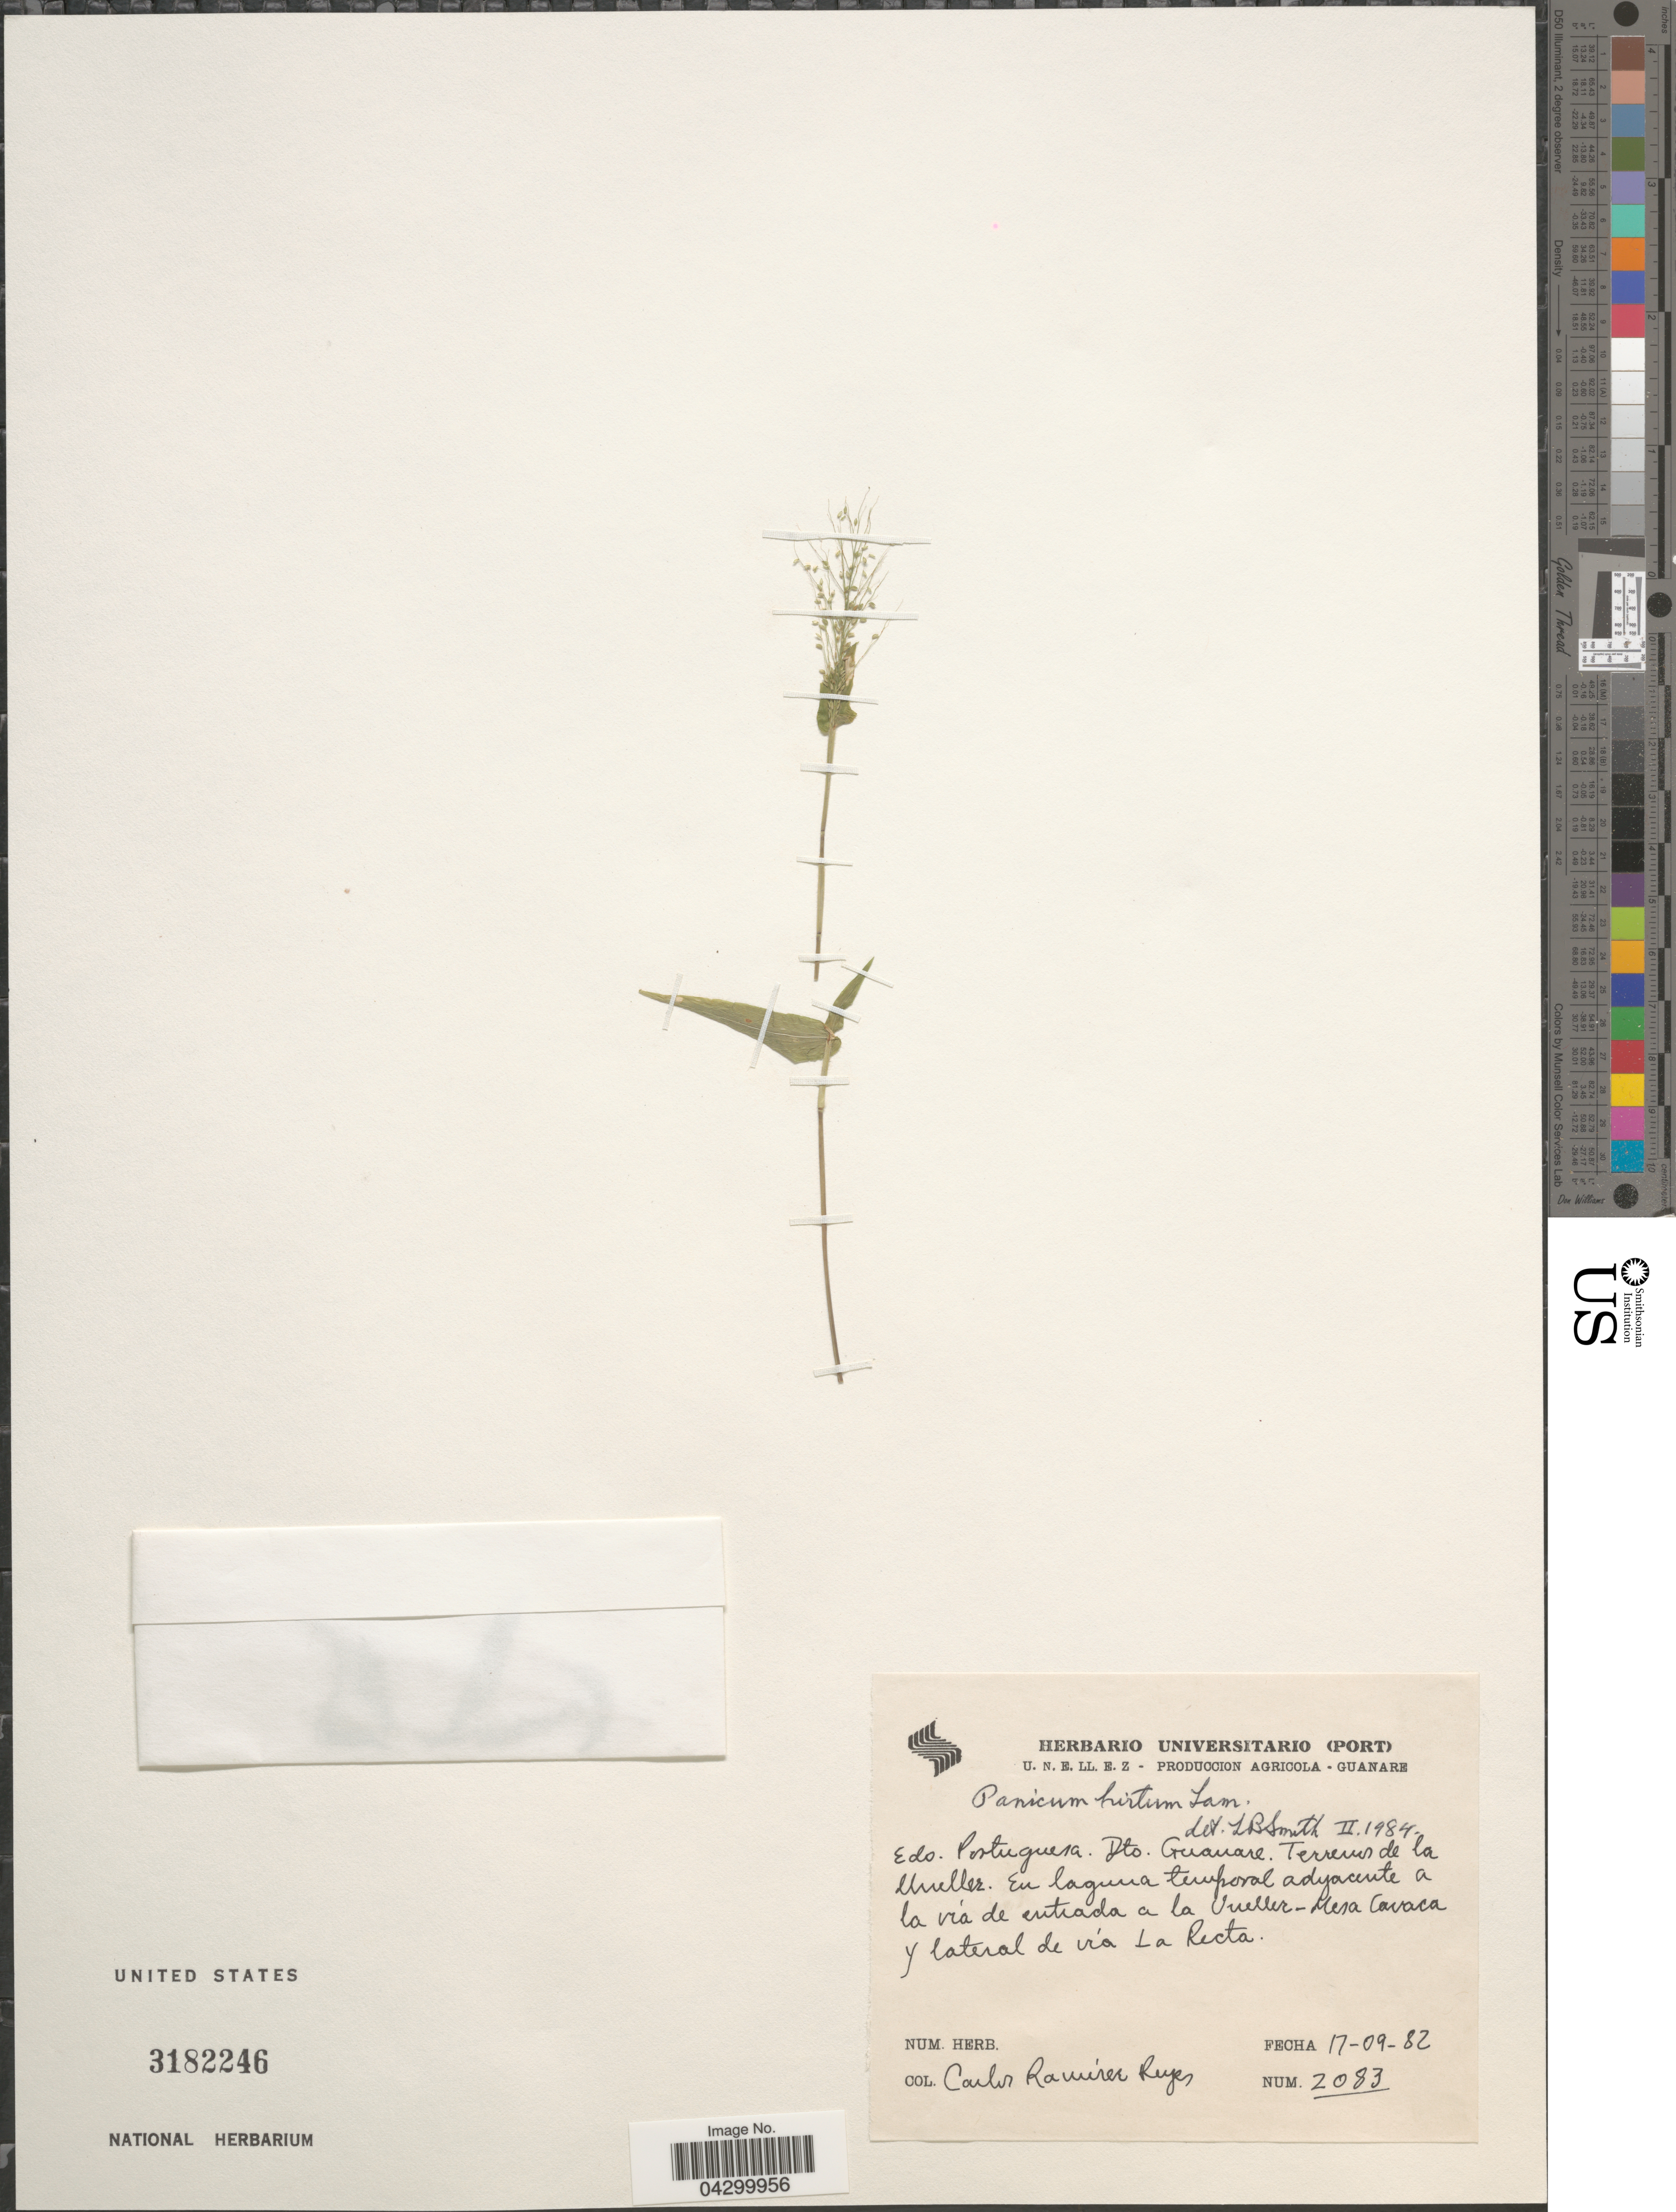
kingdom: Plantae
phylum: Tracheophyta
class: Liliopsida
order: Poales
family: Poaceae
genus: Panicum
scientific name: Panicum hirtum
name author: Lam.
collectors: C. Ramirez R.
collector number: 2083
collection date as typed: Transcribed d/m/y: 17/9/82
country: Venezuela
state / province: Portuguesa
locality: Edo. Portuguesa. Dto. Guanare. Terrenos de la Uveller [interpreted]. En laguna temporal adjacente a la via de entrada a la Uveller [interpreted]-Mesa Cavaca y lateral de via La Recta.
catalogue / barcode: US 3182246